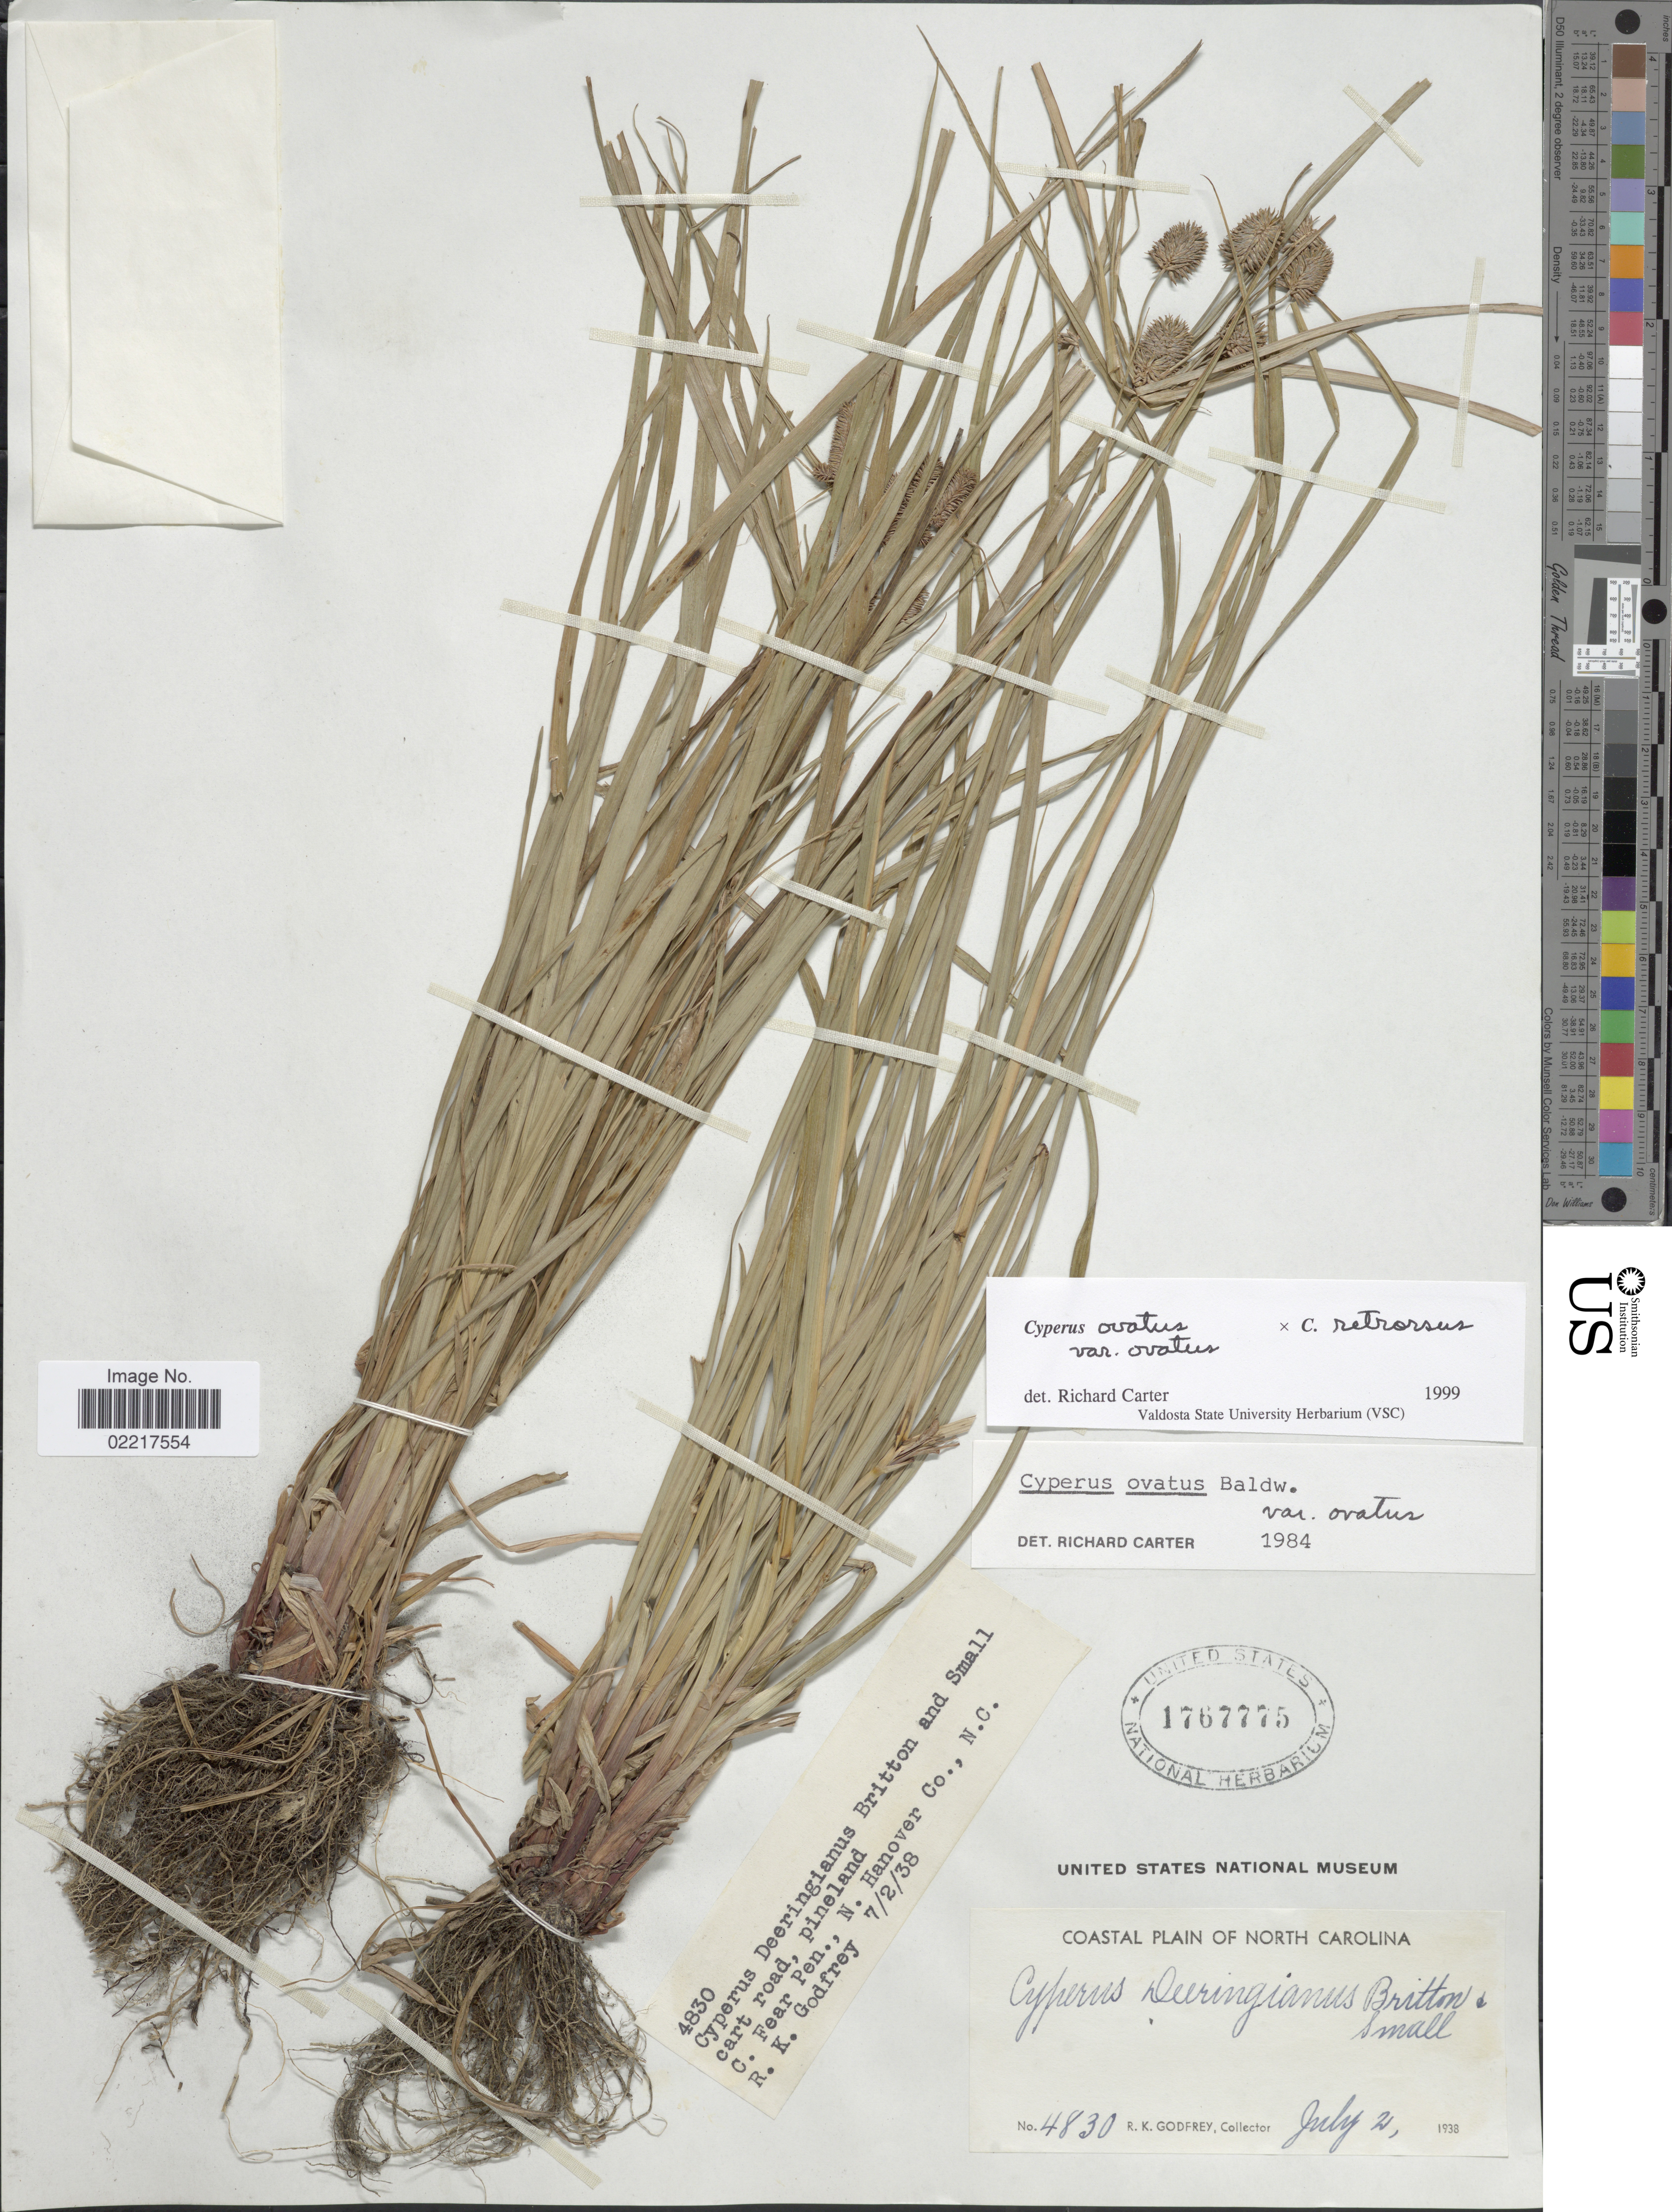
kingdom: Plantae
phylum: Tracheophyta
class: Liliopsida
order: Poales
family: Cyperaceae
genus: Cyperus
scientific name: Cyperus ovatus var. ovatus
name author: Baldwin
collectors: R. K. Godfrey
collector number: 4830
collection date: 1938-07-02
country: United States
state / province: North Carolina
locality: Coastal Plain of North Carolina, C. Fear Pen., N Hanover Co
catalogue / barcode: US 1767775